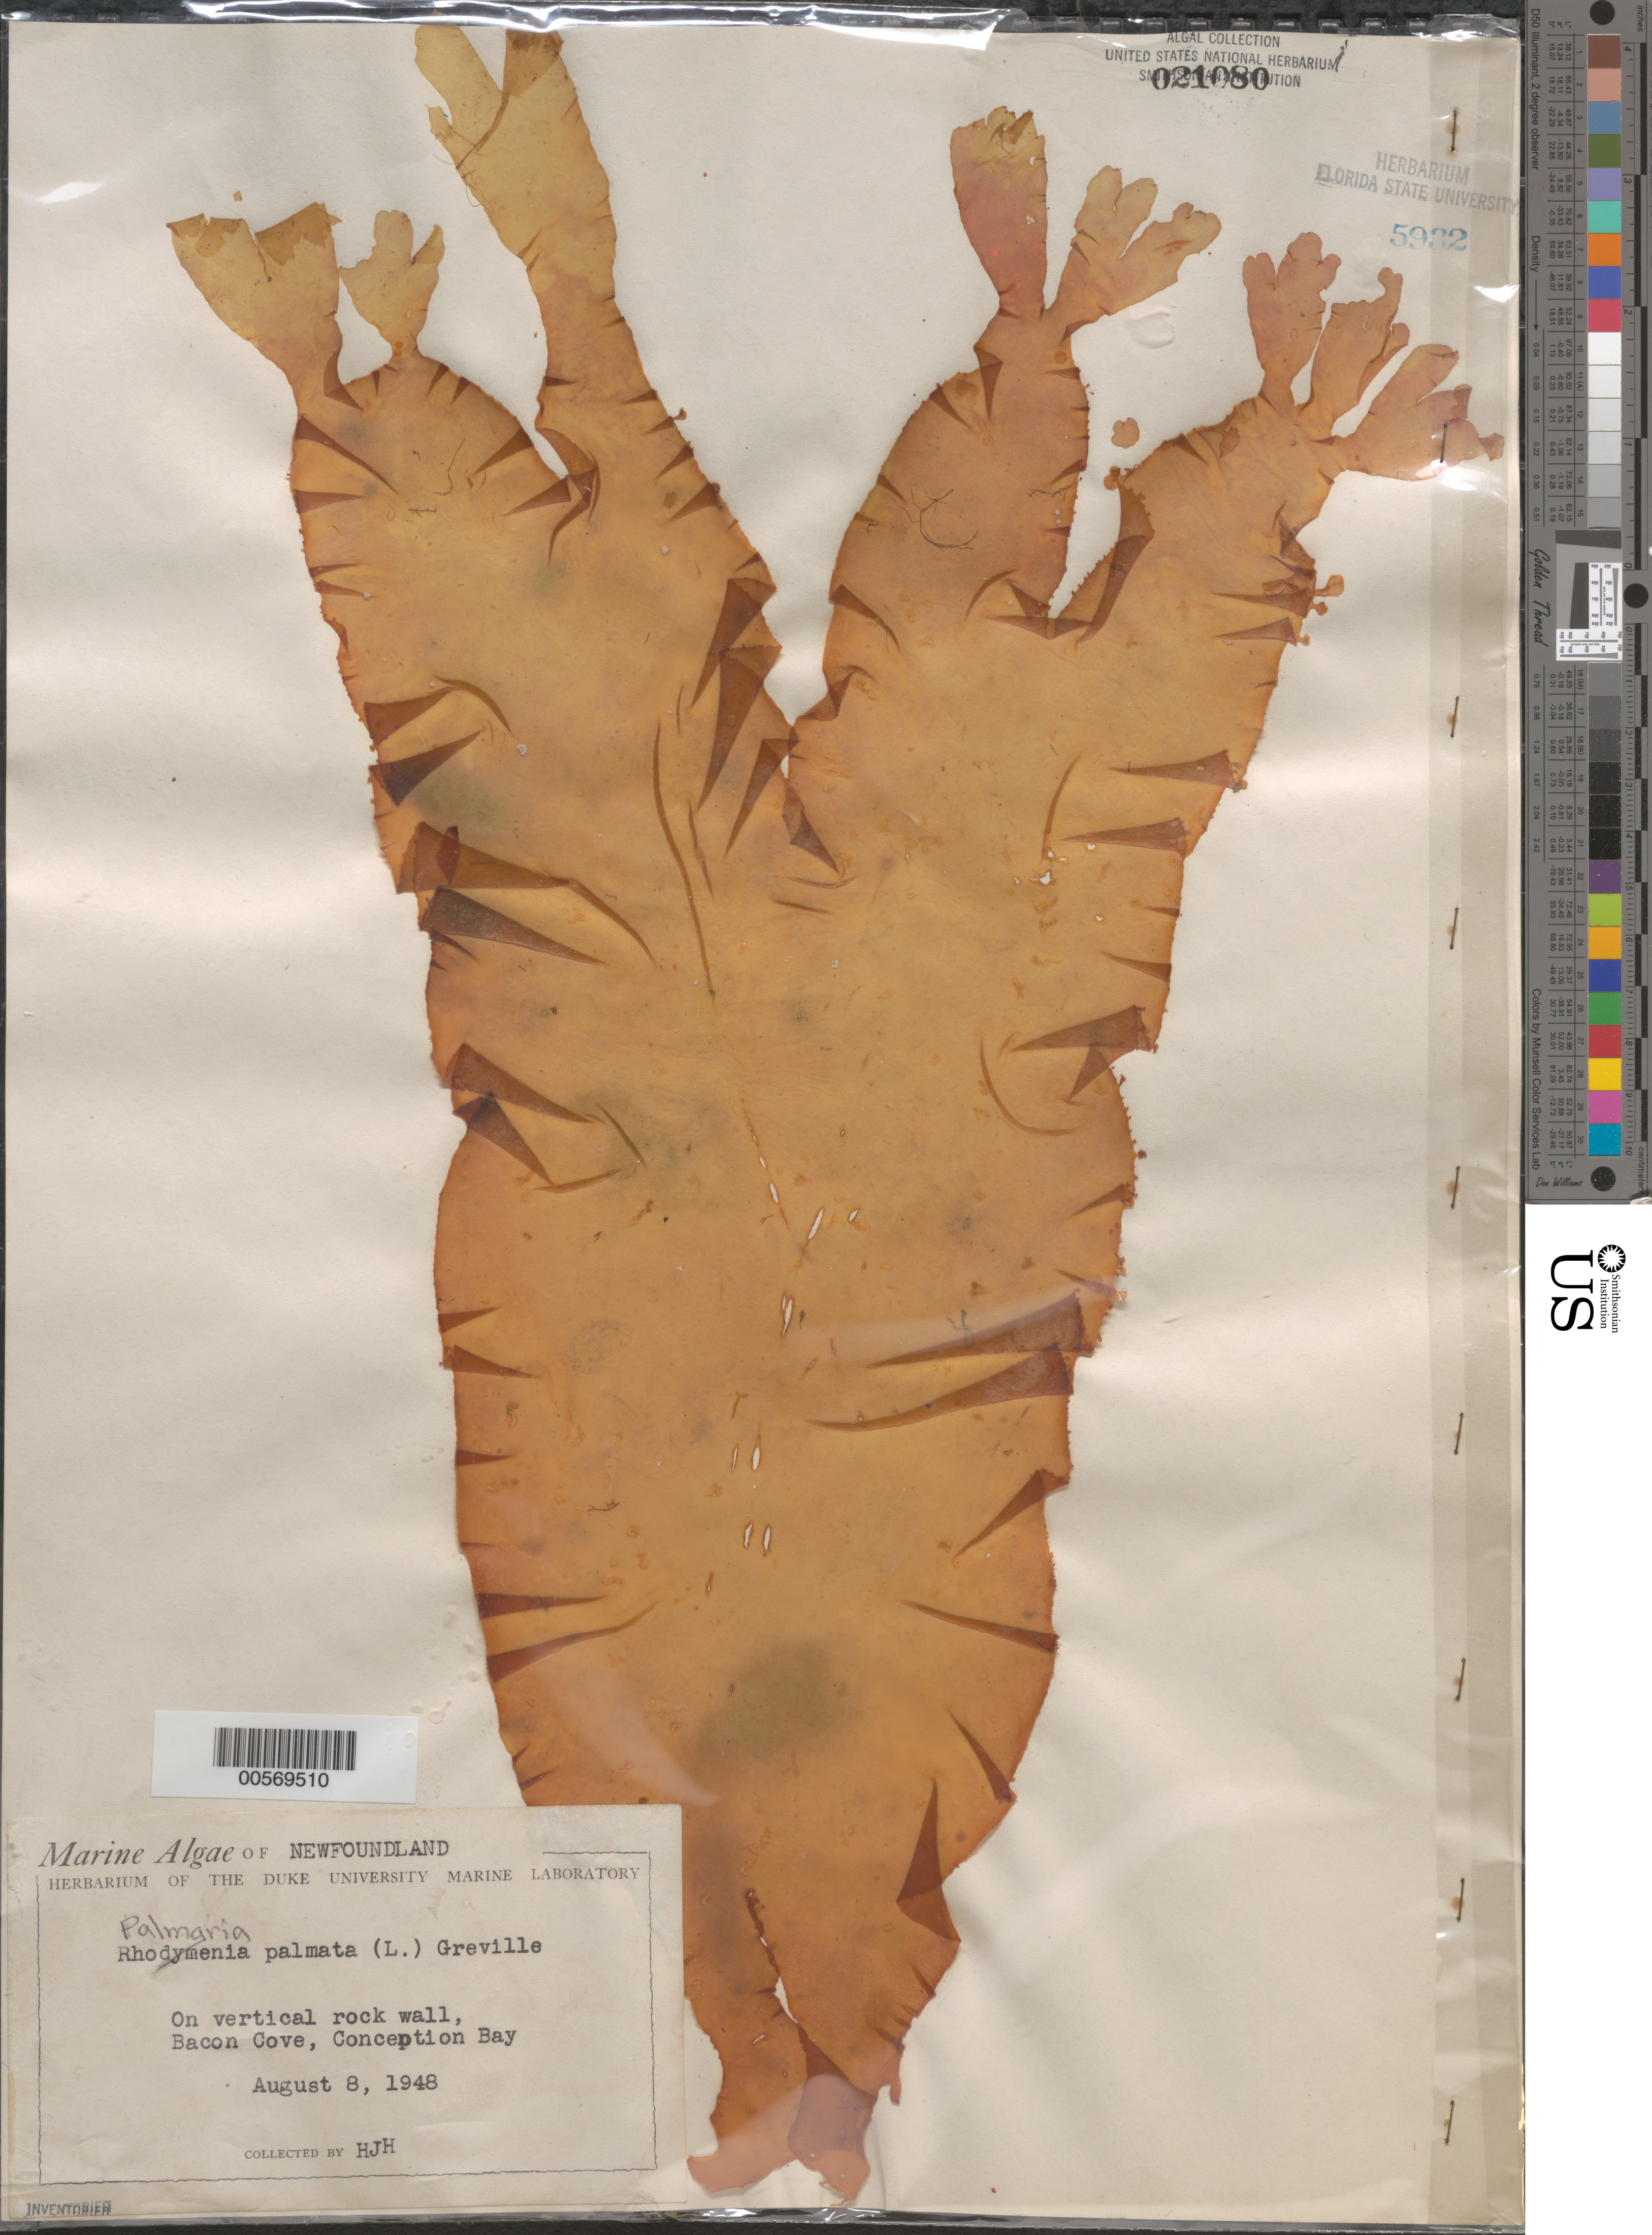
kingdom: Plantae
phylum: Rhodophyta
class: Florideophyceae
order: Palmariales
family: Palmariaceae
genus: Palmaria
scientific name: Palmaria palmata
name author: (L.) F. Weber & D. Mohr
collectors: H. J. Humm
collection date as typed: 08 Aug 1948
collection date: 1948-08-08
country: Canada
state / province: Newfoundland and Labrador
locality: Bacon Cove, Conception Bay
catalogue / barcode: US 21080